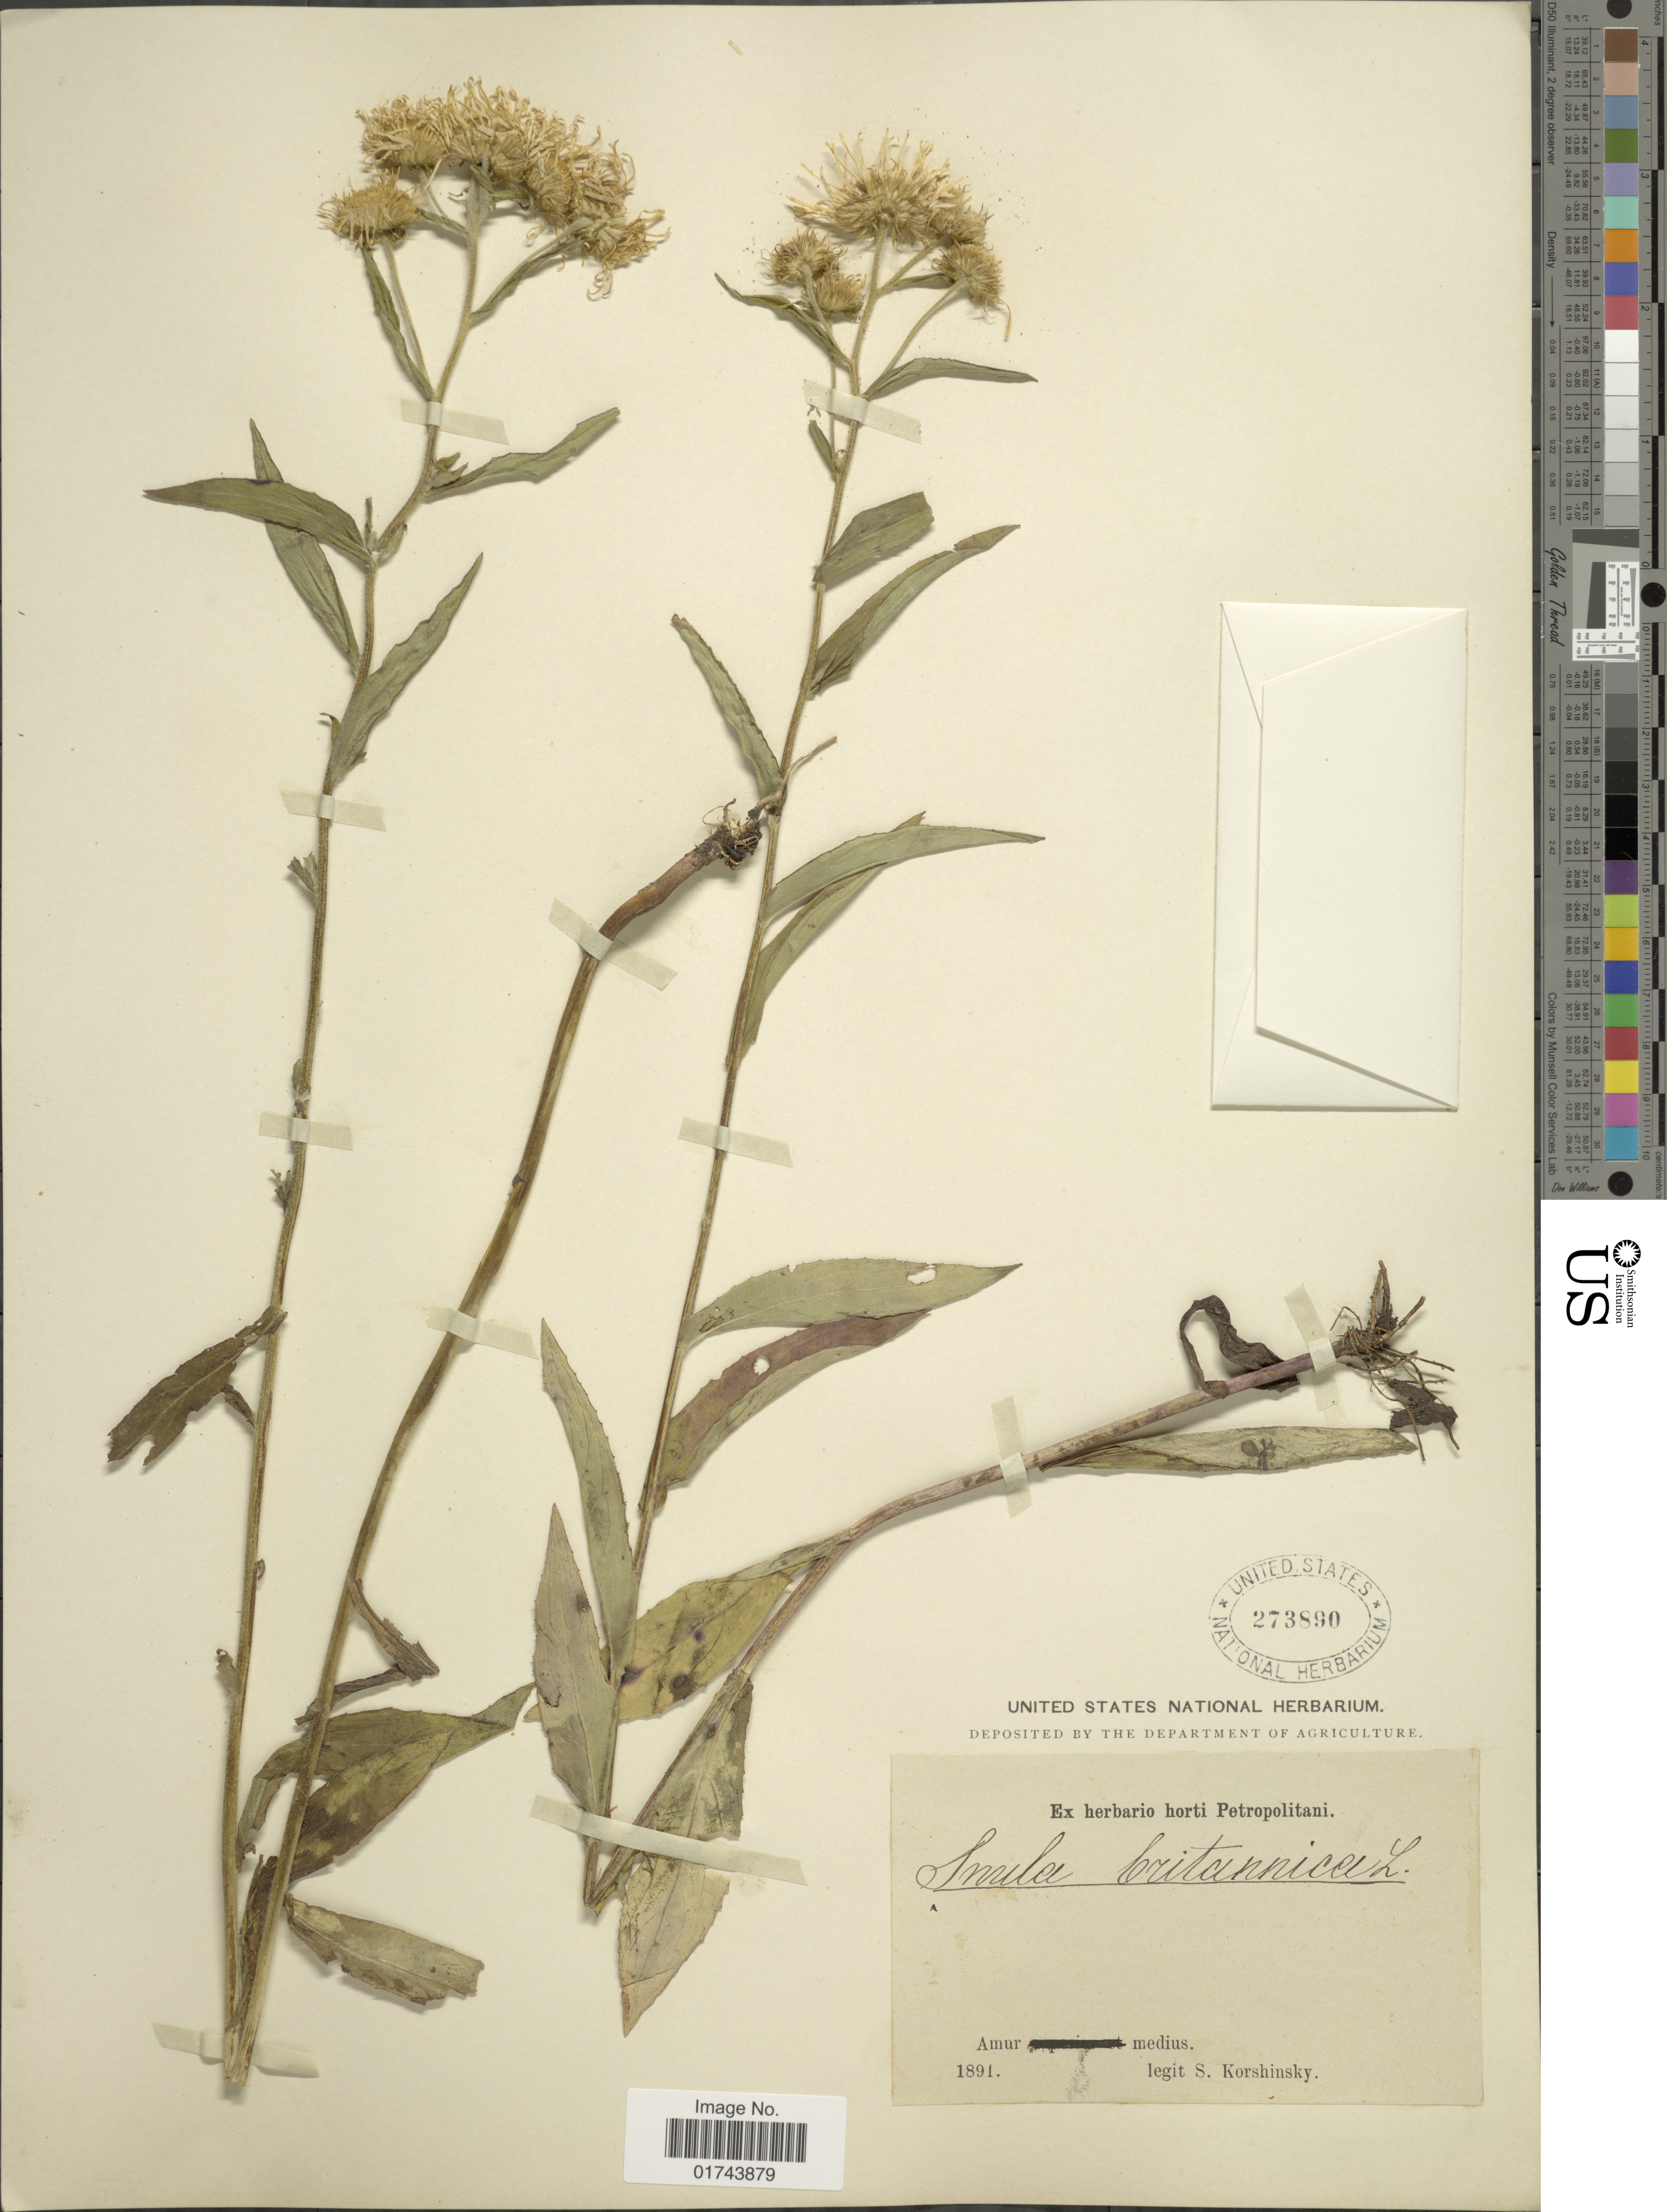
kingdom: Plantae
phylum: Tracheophyta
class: Magnoliopsida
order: Asterales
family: Asteraceae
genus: Inula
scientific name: Inula britannica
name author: L.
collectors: S. I. Korshinsky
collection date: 1891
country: Russian Federation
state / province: Amur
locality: Amur medius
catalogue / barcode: US 273890